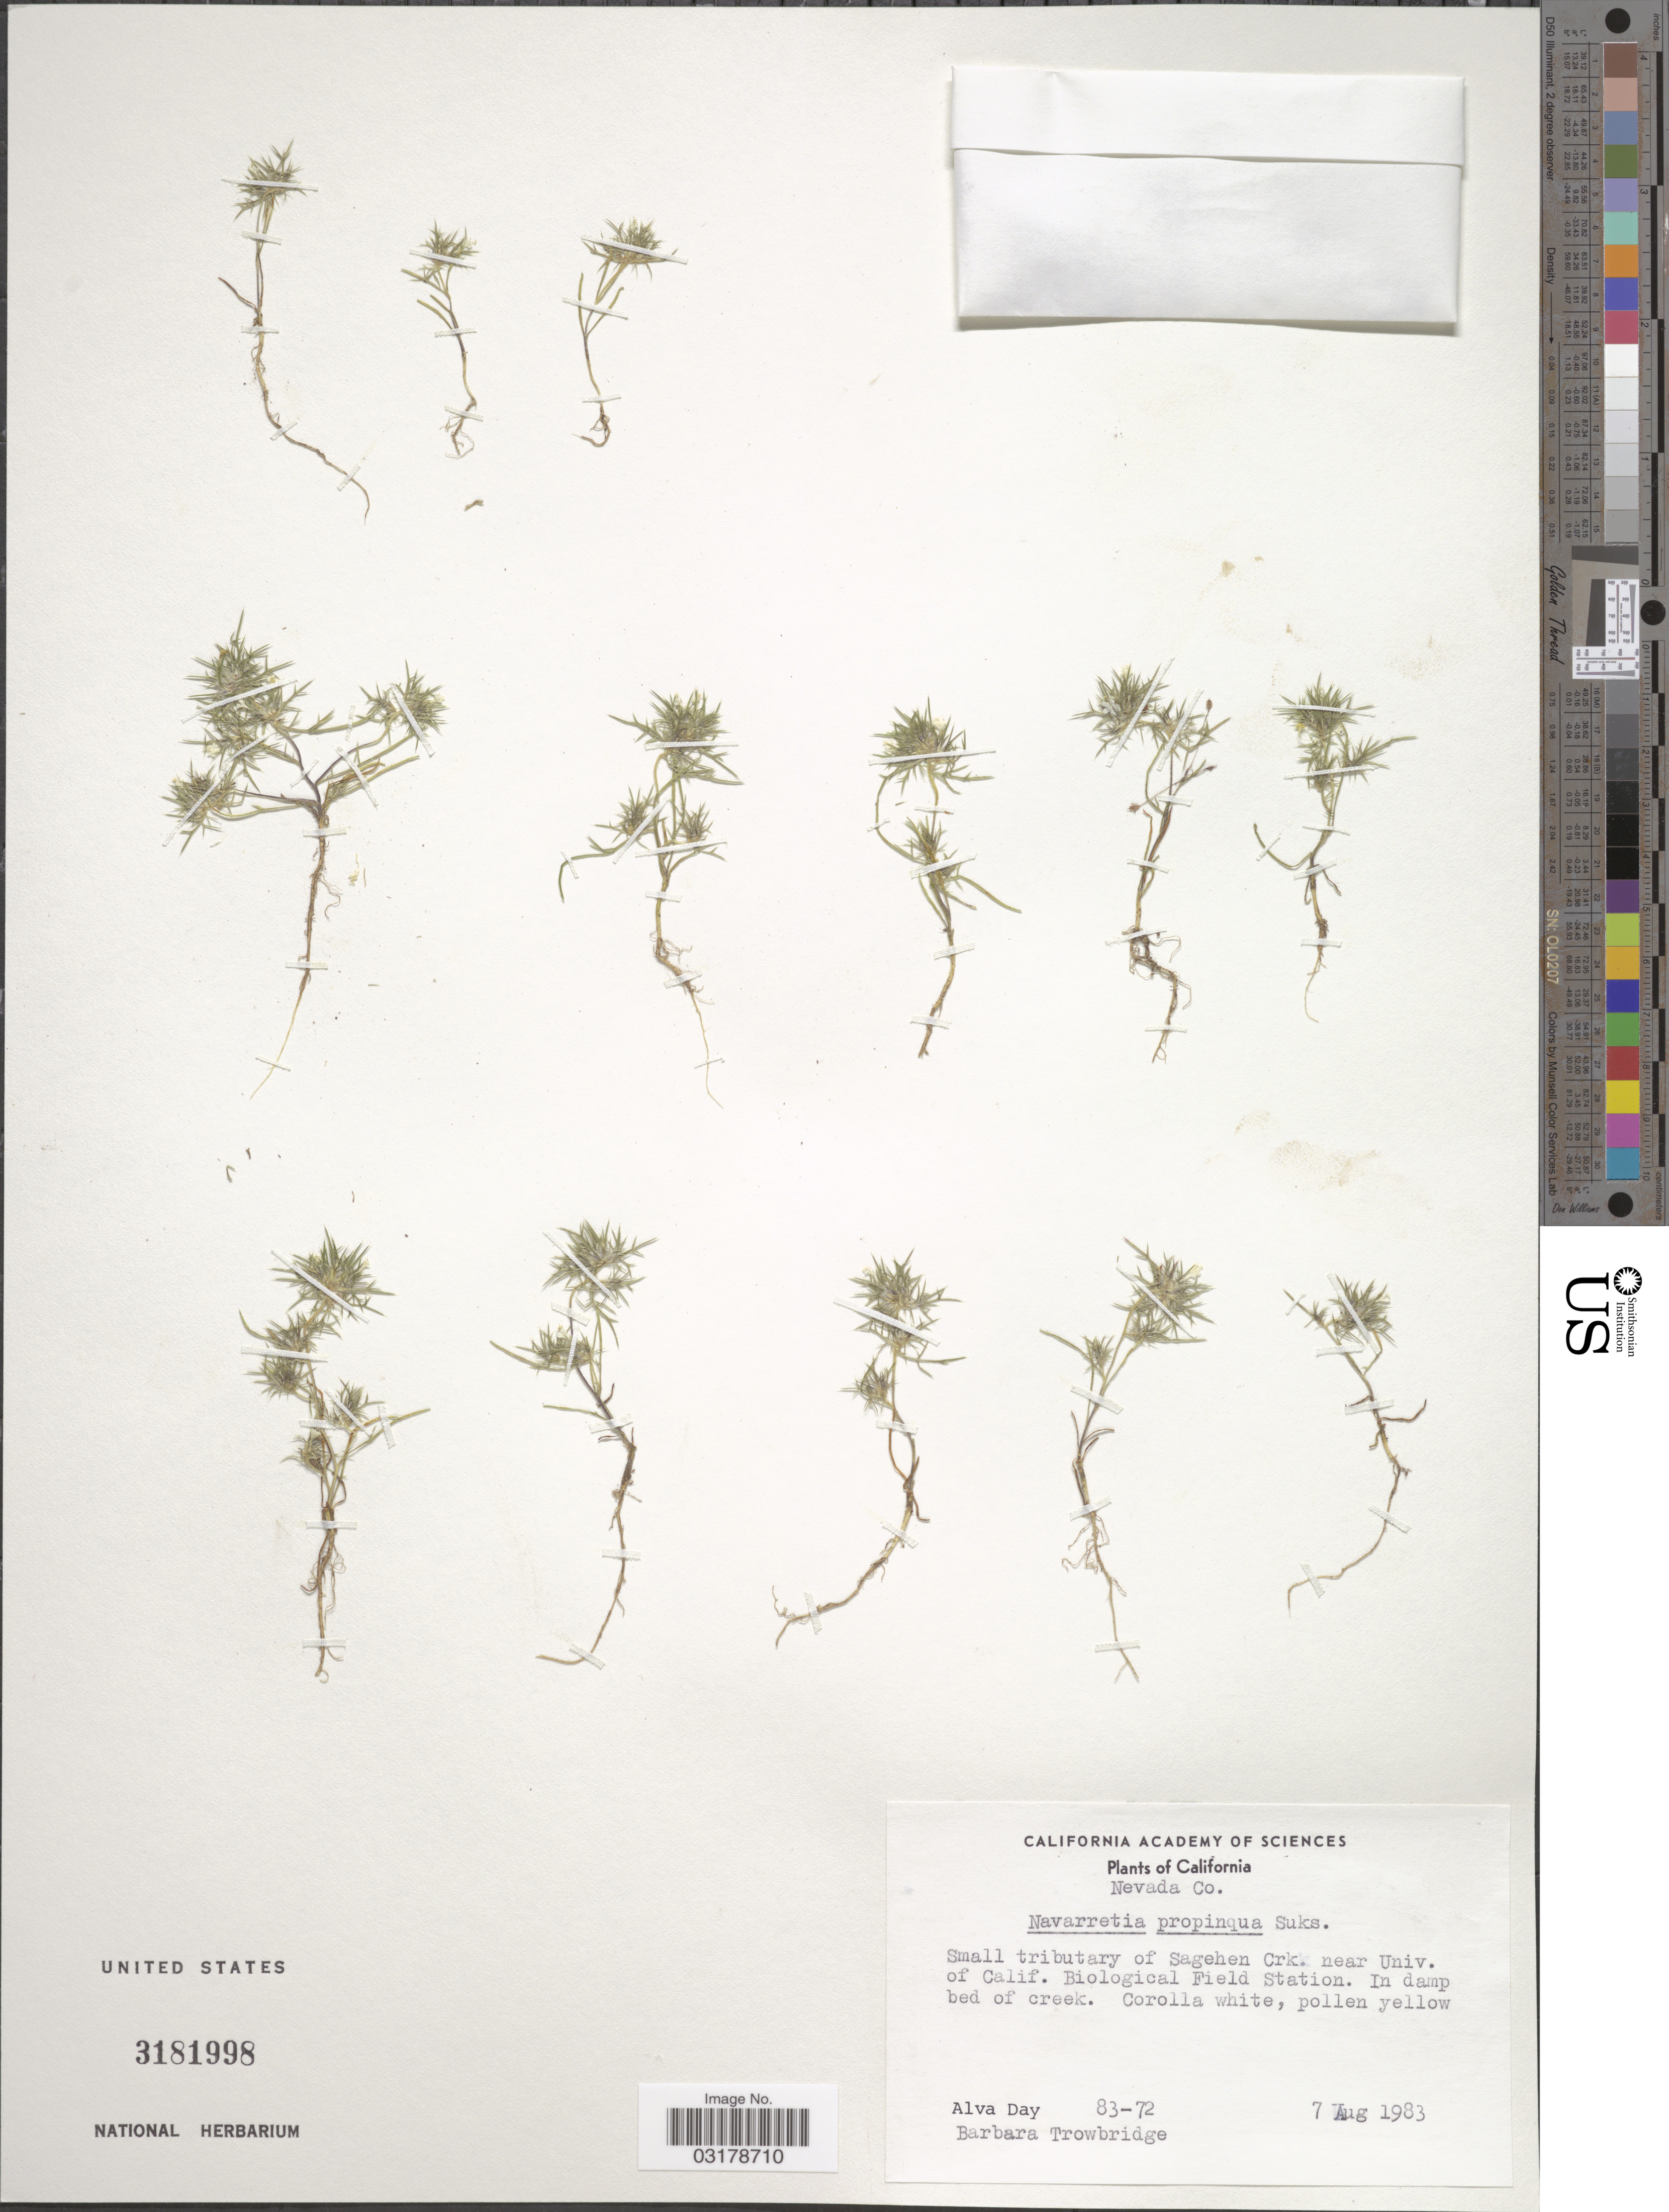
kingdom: Plantae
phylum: Tracheophyta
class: Magnoliopsida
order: Ericales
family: Polemoniaceae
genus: Navarretia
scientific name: Navarretia myersii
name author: A.G. Day & P.S. Allen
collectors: A. G. Day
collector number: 83-72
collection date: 1983-08-07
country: United States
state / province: California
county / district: Nevada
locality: Nevada Co. Small tributary of Sagehen Crk. near Univ. of Calif. Biological Field Station. In damp bed of creek.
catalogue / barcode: US 3181998